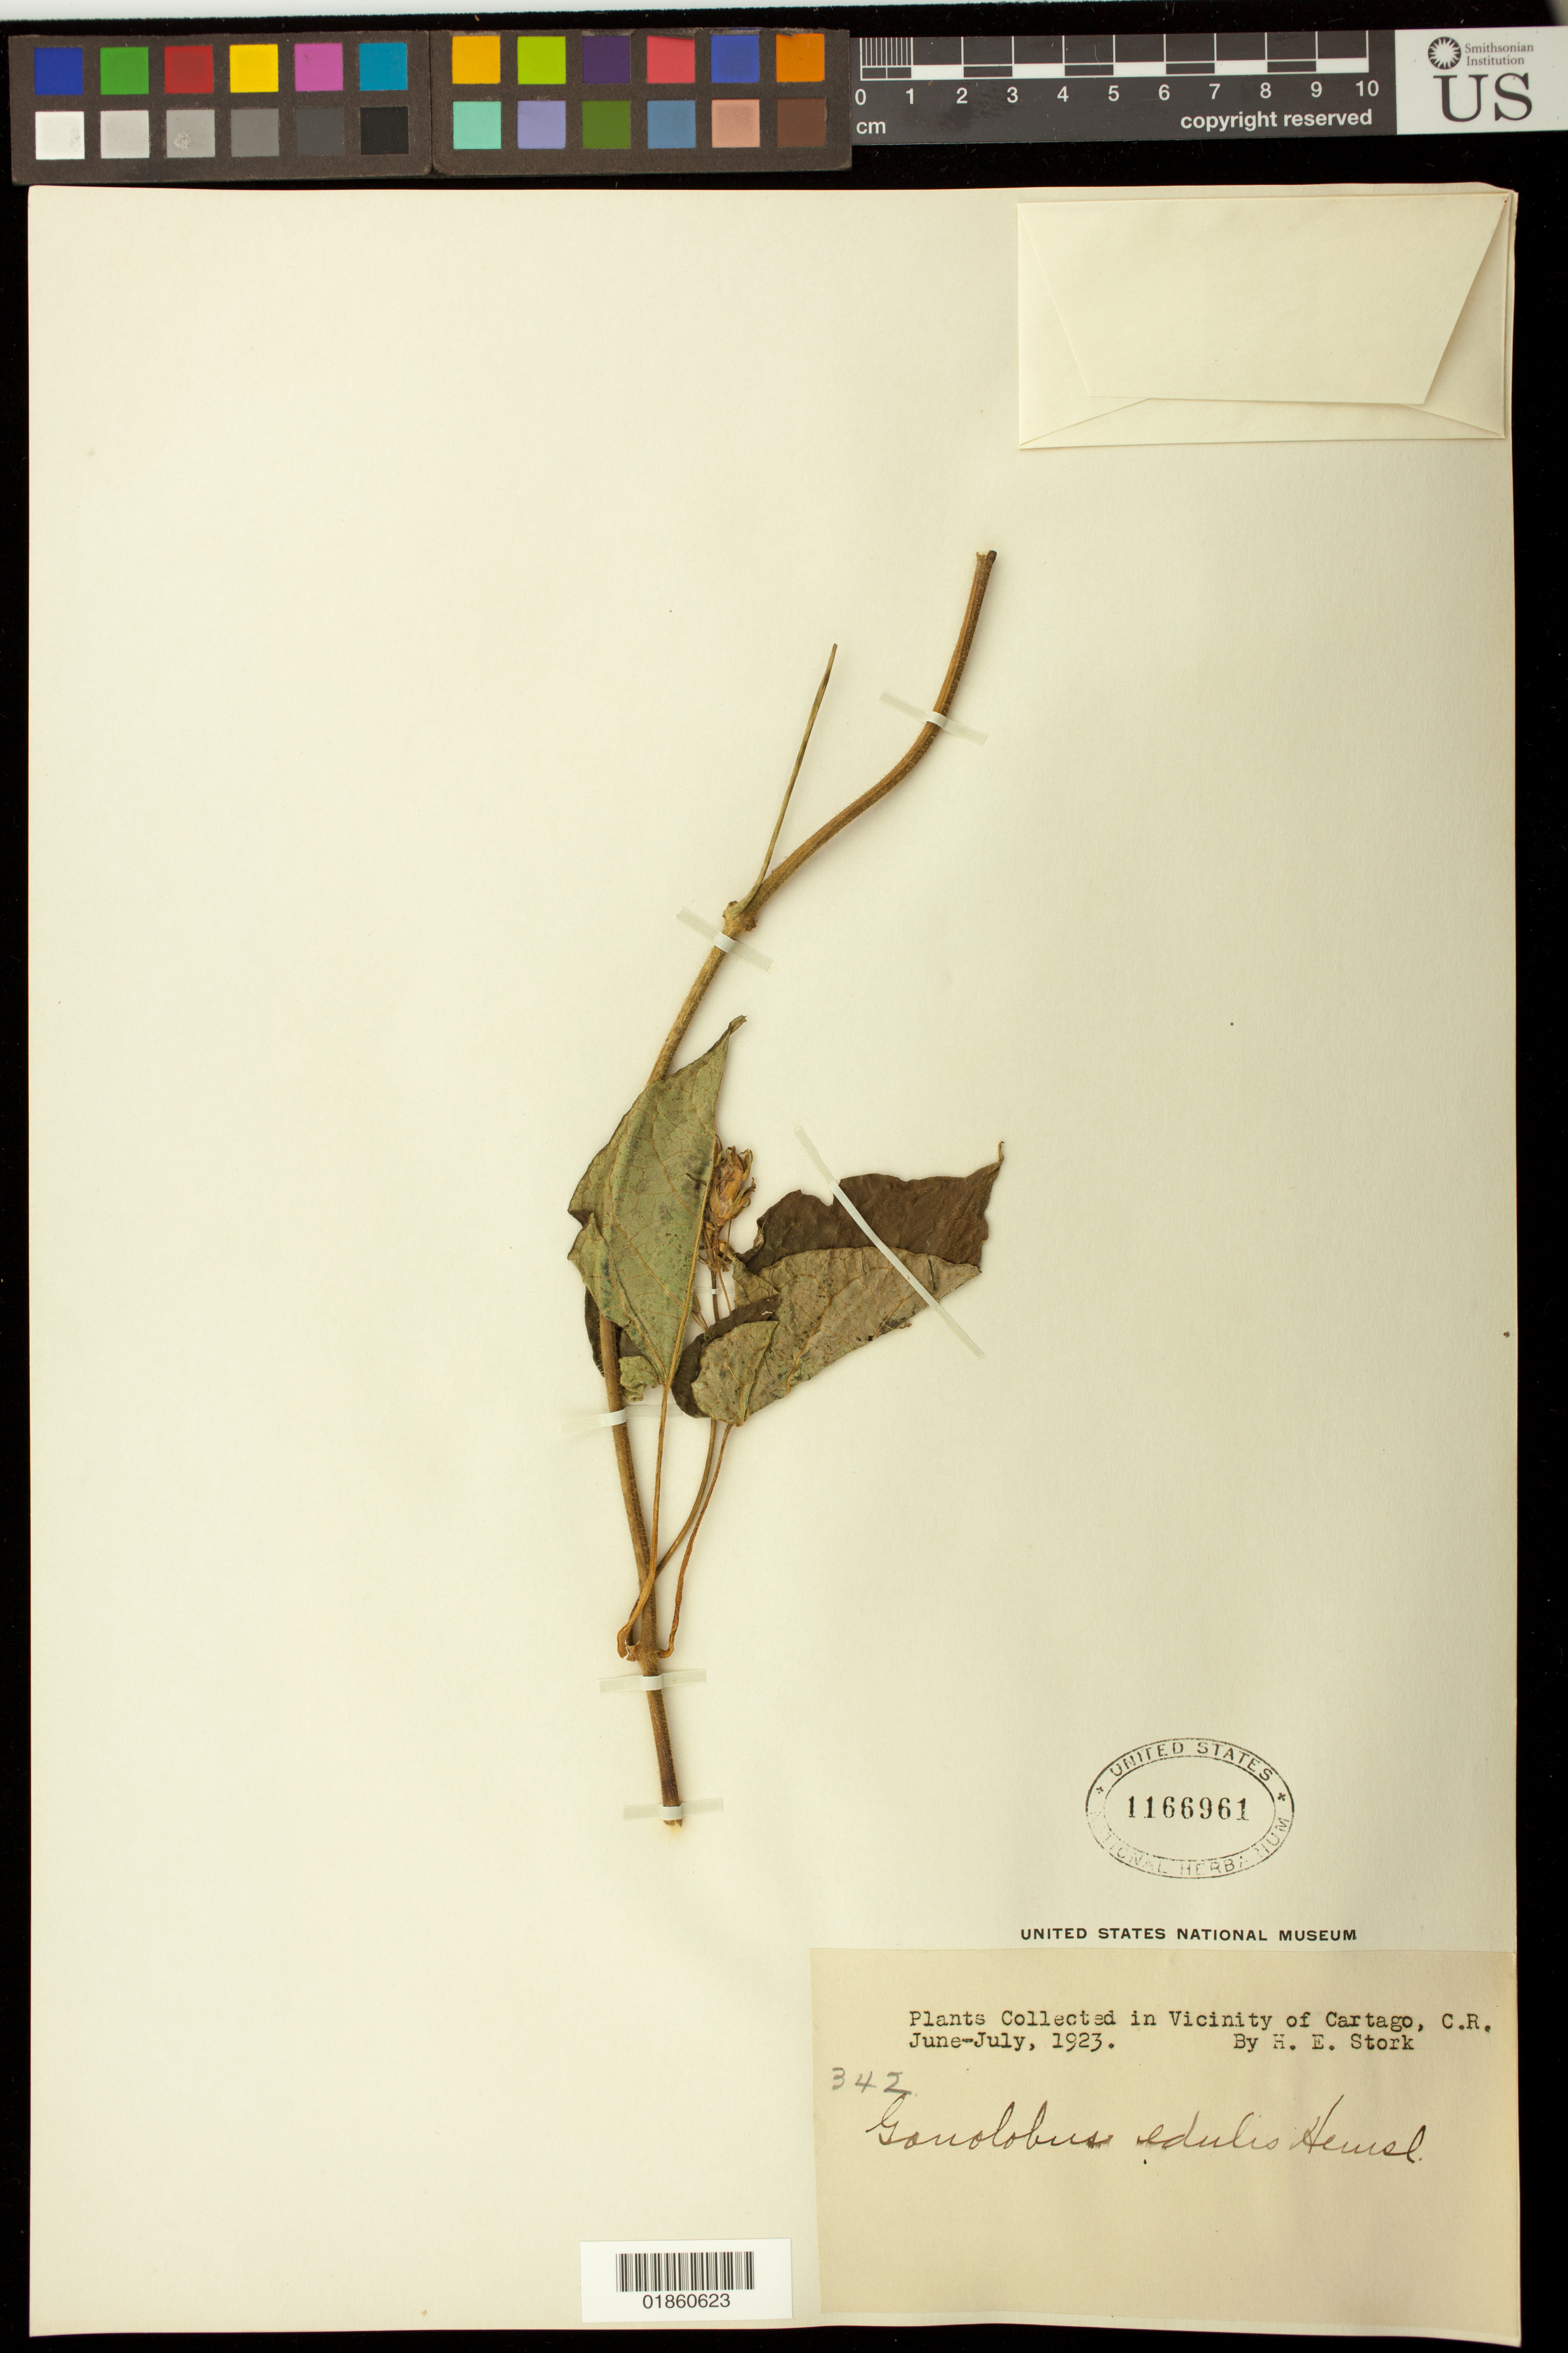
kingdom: Plantae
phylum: Tracheophyta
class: Magnoliopsida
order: Gentianales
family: Apocynaceae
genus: Gonolobus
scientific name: Gonolobus edulis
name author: Hemsl.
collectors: H. E. Stork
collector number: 342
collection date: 1923-06/1923-07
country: Costa Rica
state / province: Cartago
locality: Vicinity of Cartago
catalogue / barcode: US 1166961